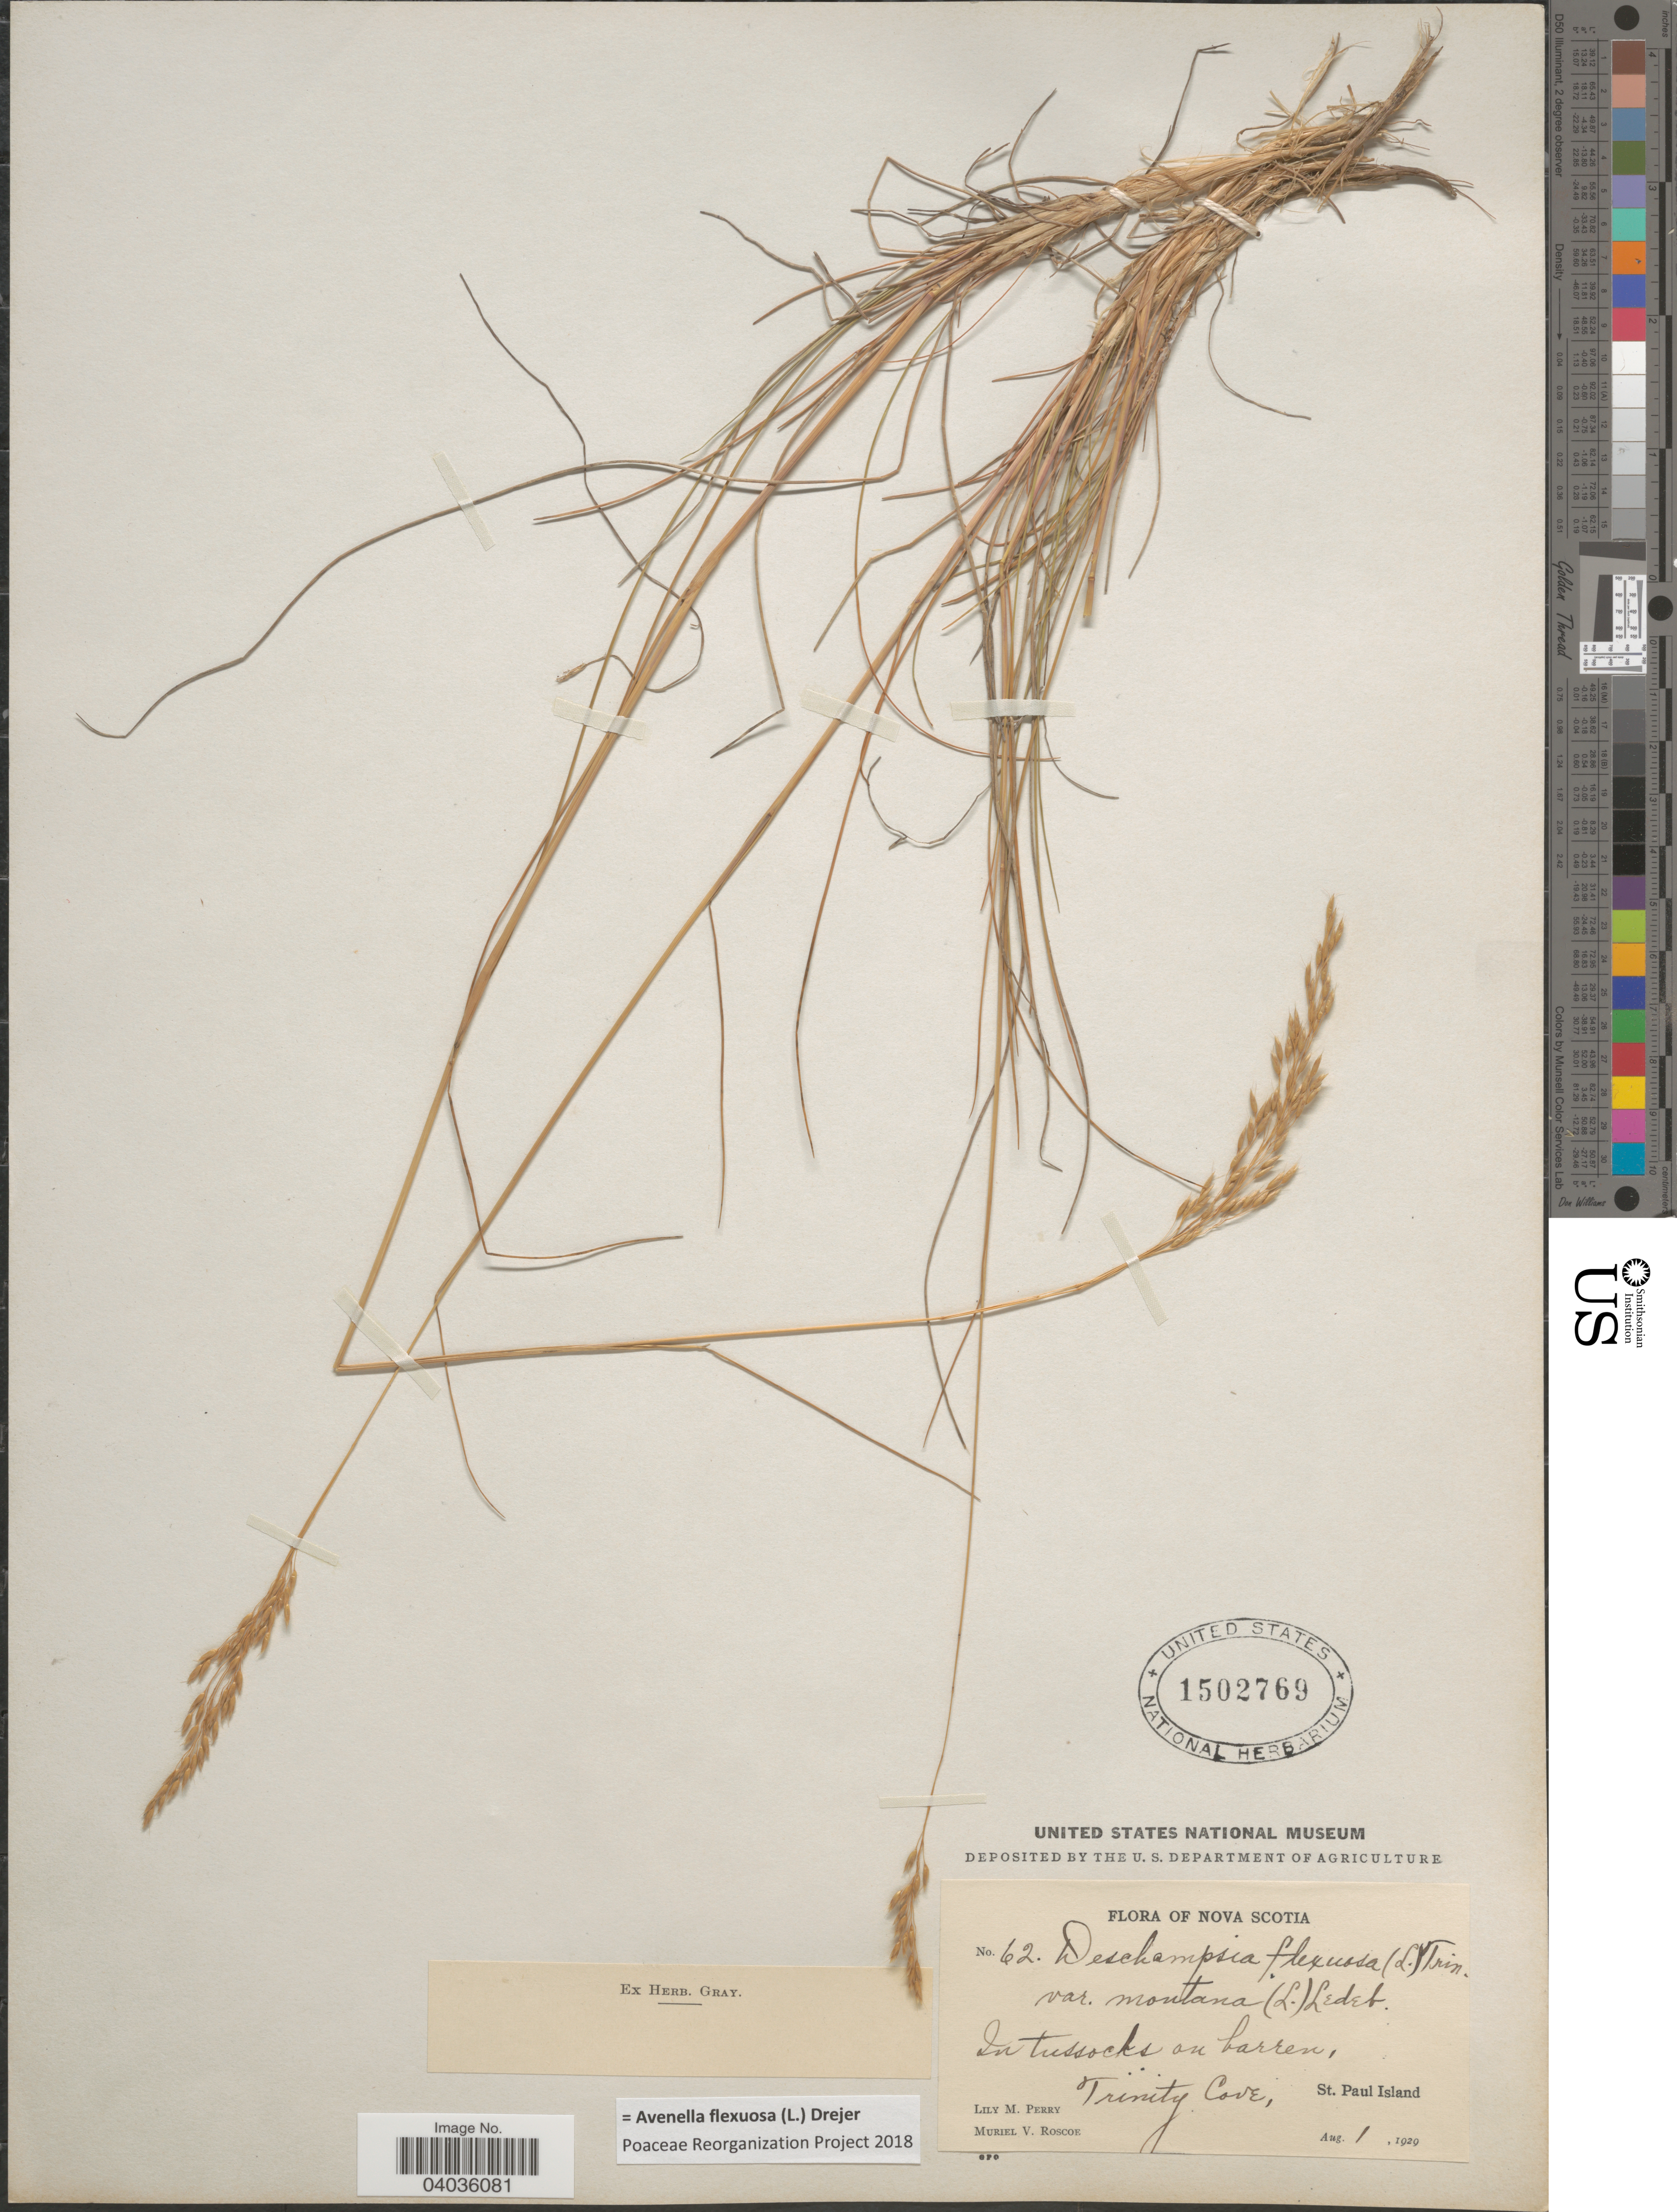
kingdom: Plantae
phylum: Tracheophyta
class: Liliopsida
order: Poales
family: Poaceae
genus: Avenella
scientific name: Avenella flexuosa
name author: (L.) Drejer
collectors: L. M. Perry & M. Roscoe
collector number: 62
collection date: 1929-08-01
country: Canada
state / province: Nova Scotia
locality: In tussocks ou barren, Trinity Cove, St. Paul Island.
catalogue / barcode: US 1502769